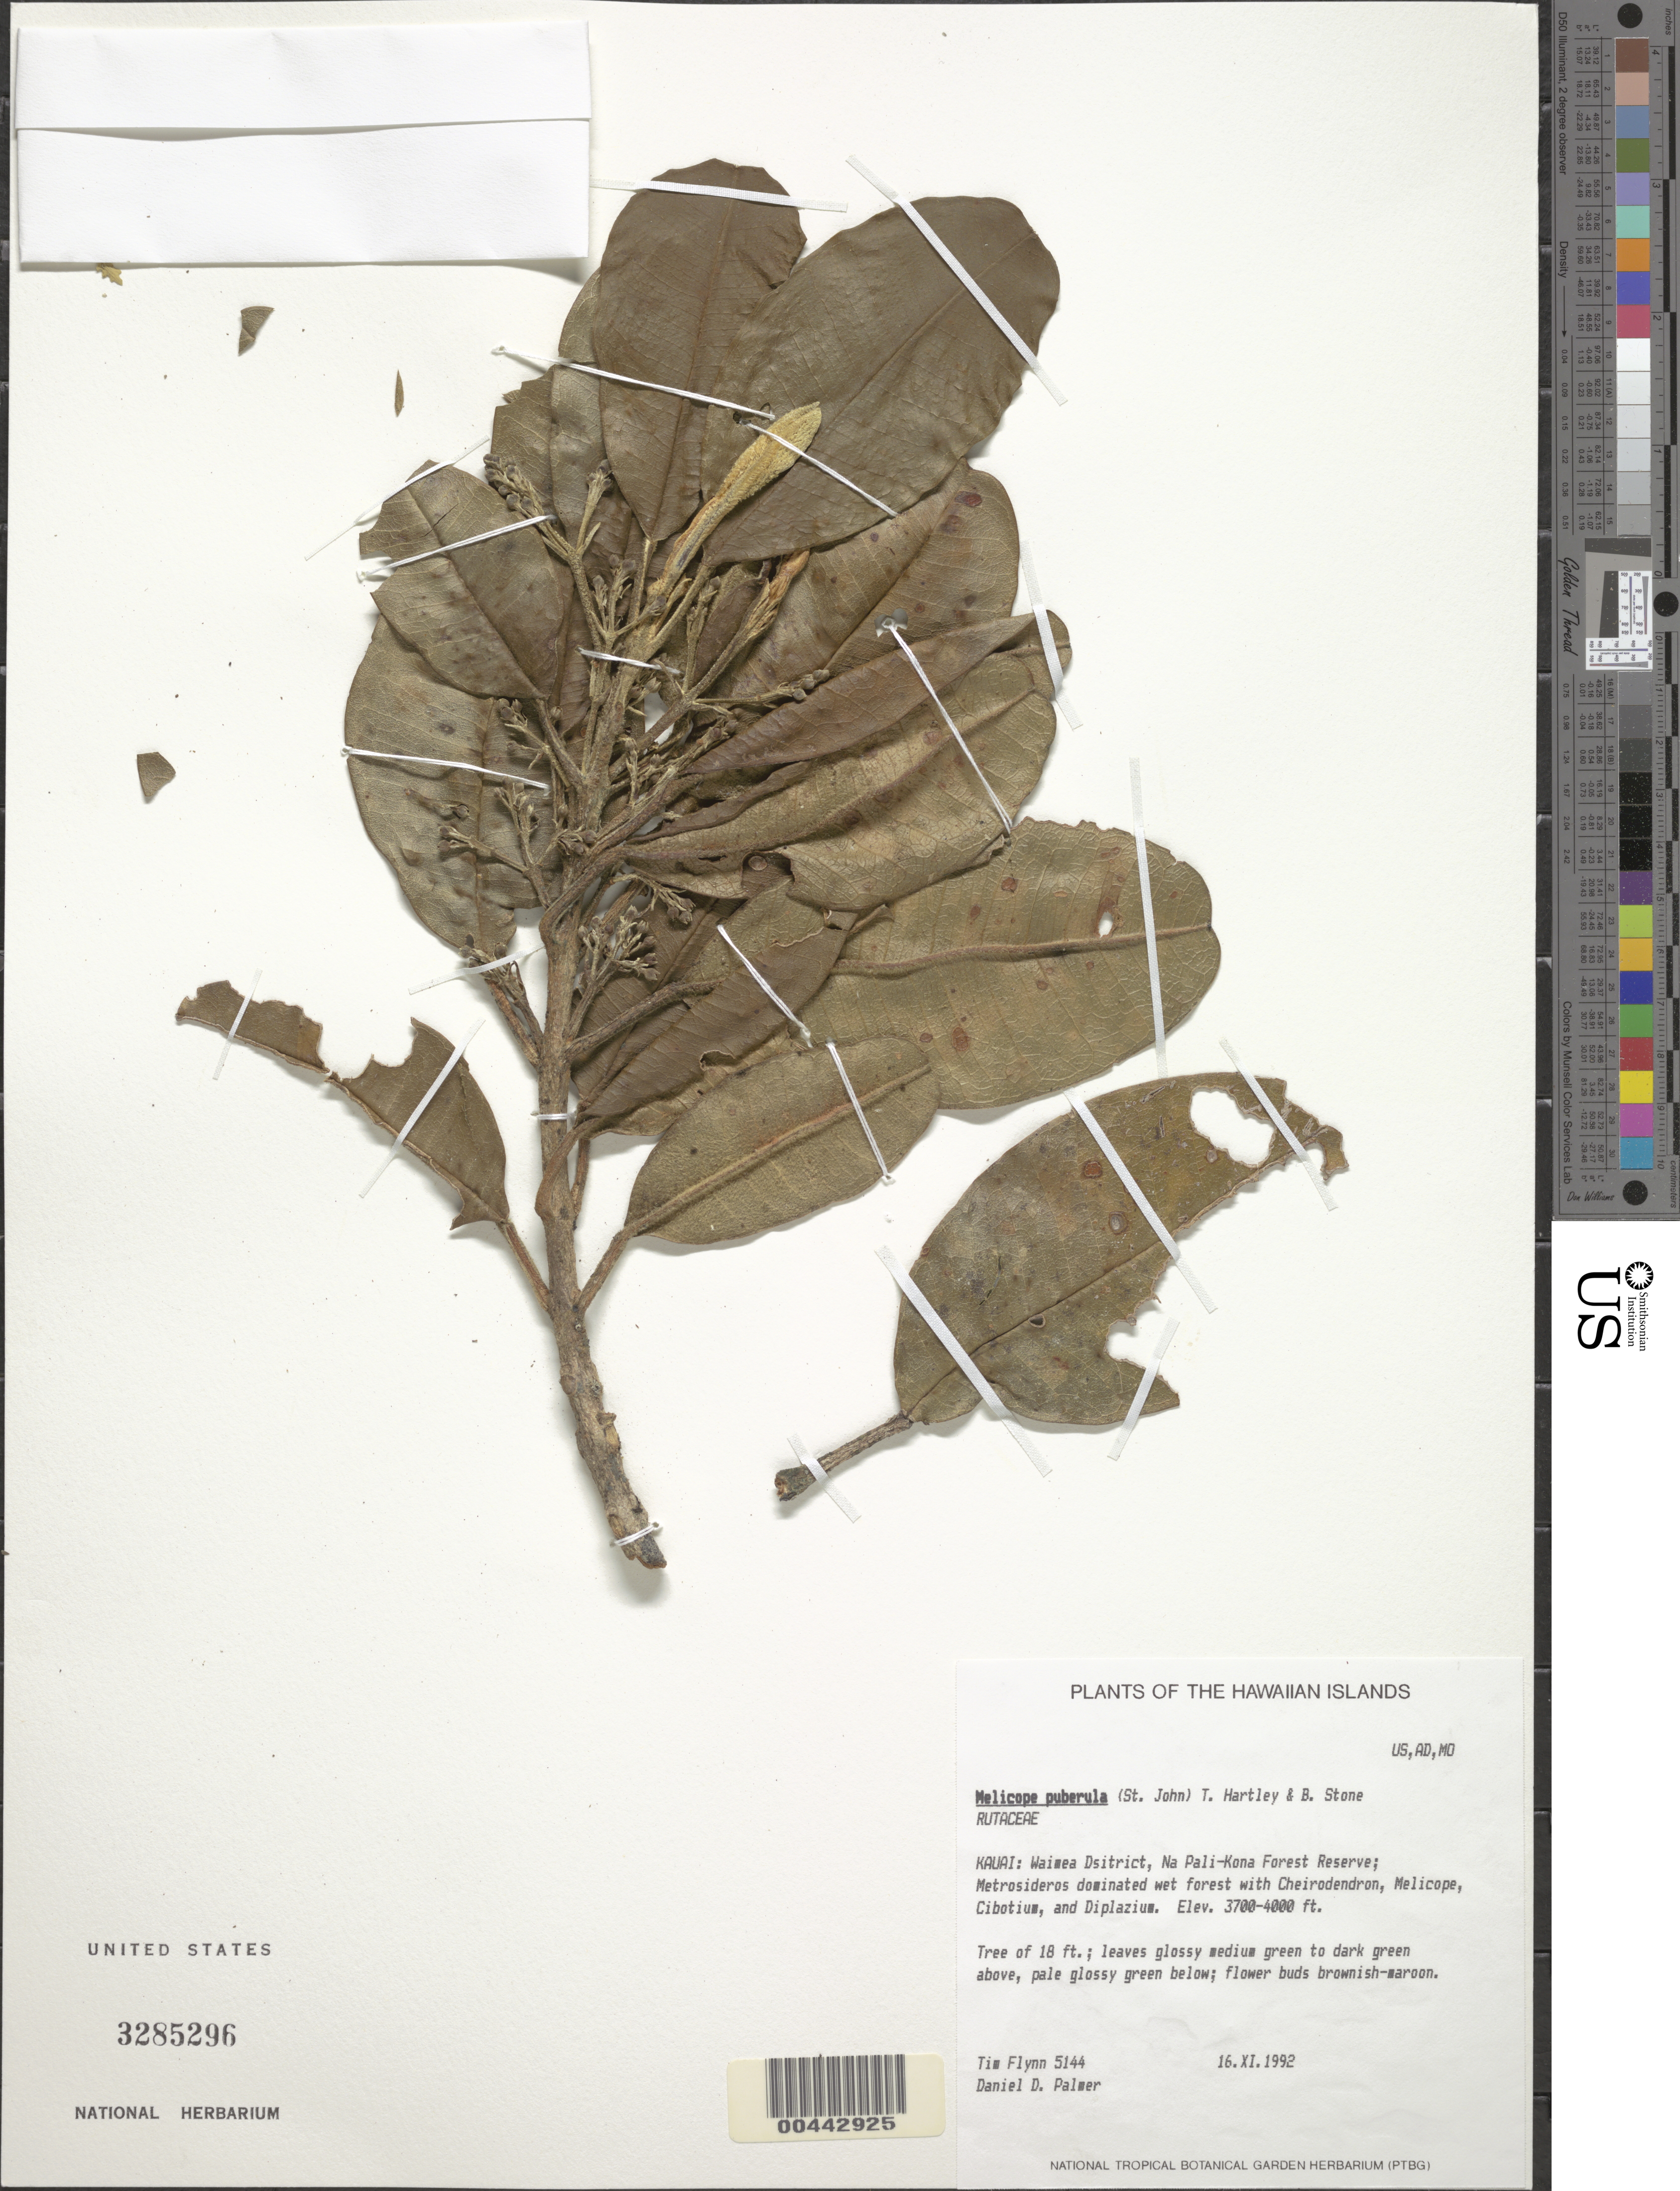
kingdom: Plantae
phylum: Tracheophyta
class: Magnoliopsida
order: Sapindales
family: Rutaceae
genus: Melicope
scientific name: Melicope puberula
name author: (H. St. John) T.G. Hartley & B.C. Stone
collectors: T. W. Flynn & D. D. Palmer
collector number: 5144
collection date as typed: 16 Nov 1992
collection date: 1992-11-16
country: United States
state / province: Hawaii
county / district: Kauai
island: Kaua'i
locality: Waimea District, Na Pali-Kona Forest Reserve.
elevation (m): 1128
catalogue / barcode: US 3285296